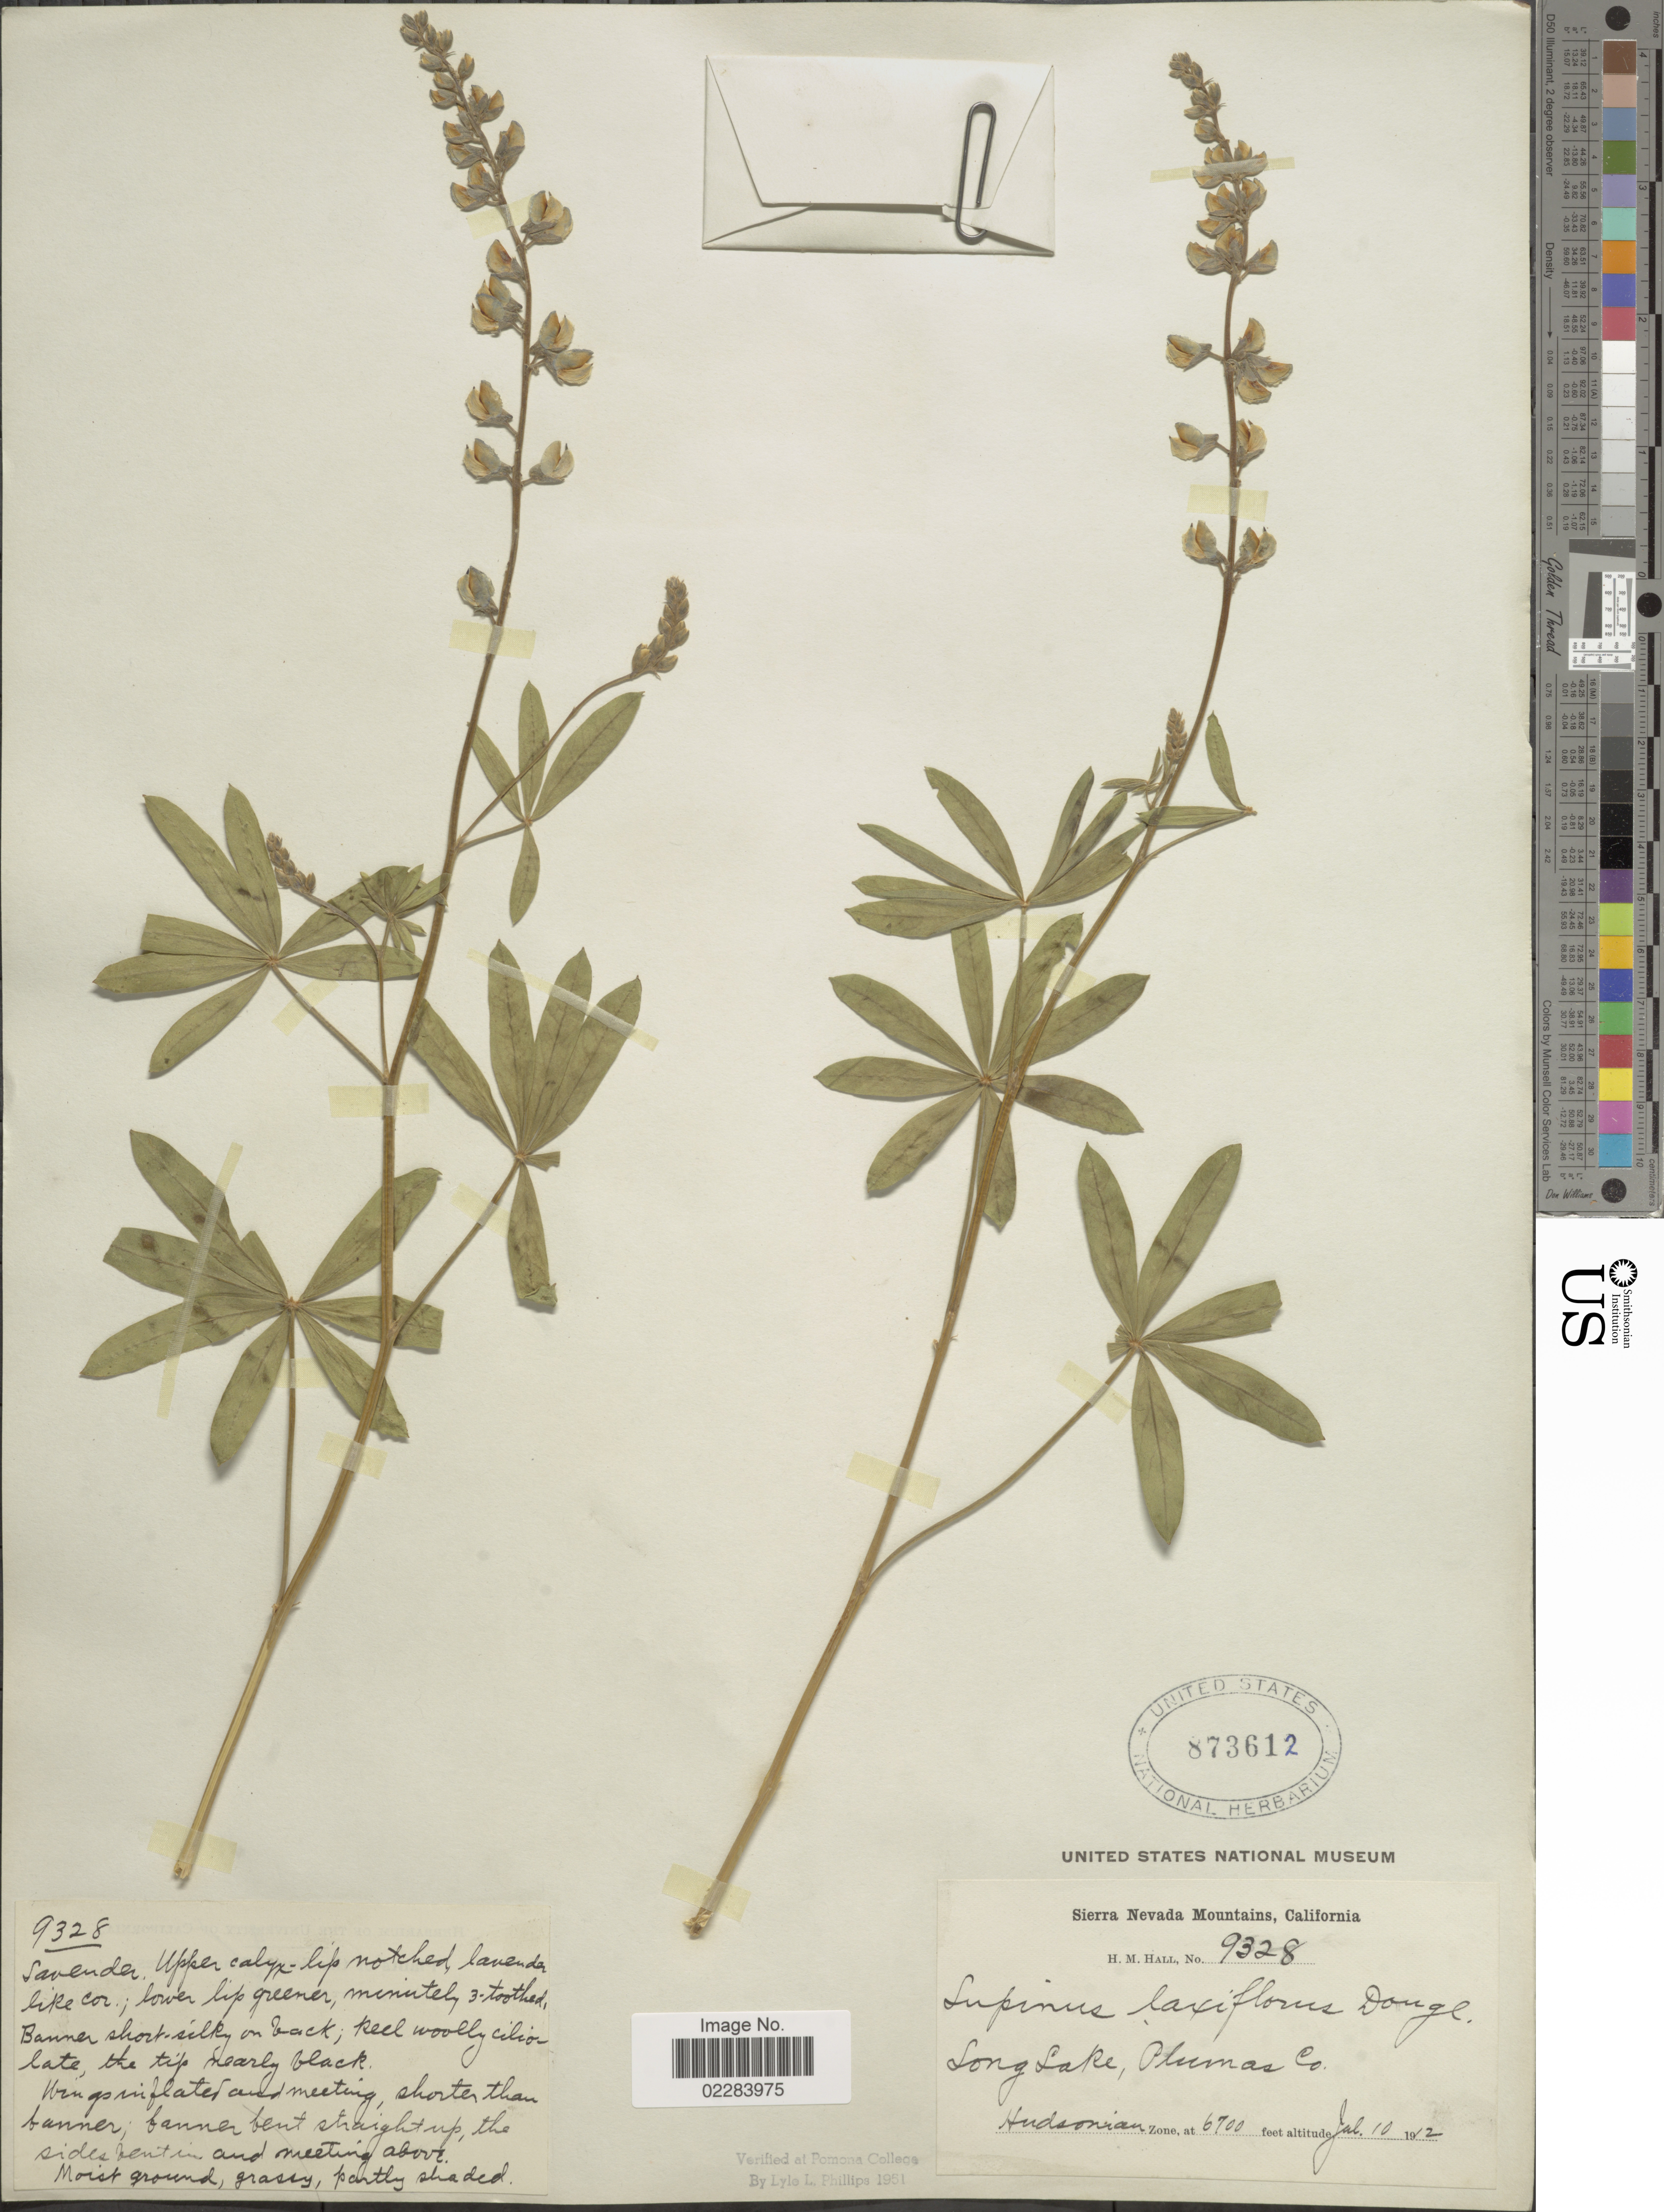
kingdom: Plantae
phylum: Tracheophyta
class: Magnoliopsida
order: Fabales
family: Fabaceae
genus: Lupinus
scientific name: Lupinus arbustus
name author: Lindl.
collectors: H. M. Hall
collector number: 9328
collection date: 1912-07-10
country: United States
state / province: California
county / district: Plumas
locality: Sierra Nevada Mountains. Long Lake, Plumas Co. Hudsonian Zone.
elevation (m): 2042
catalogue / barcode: US 873612